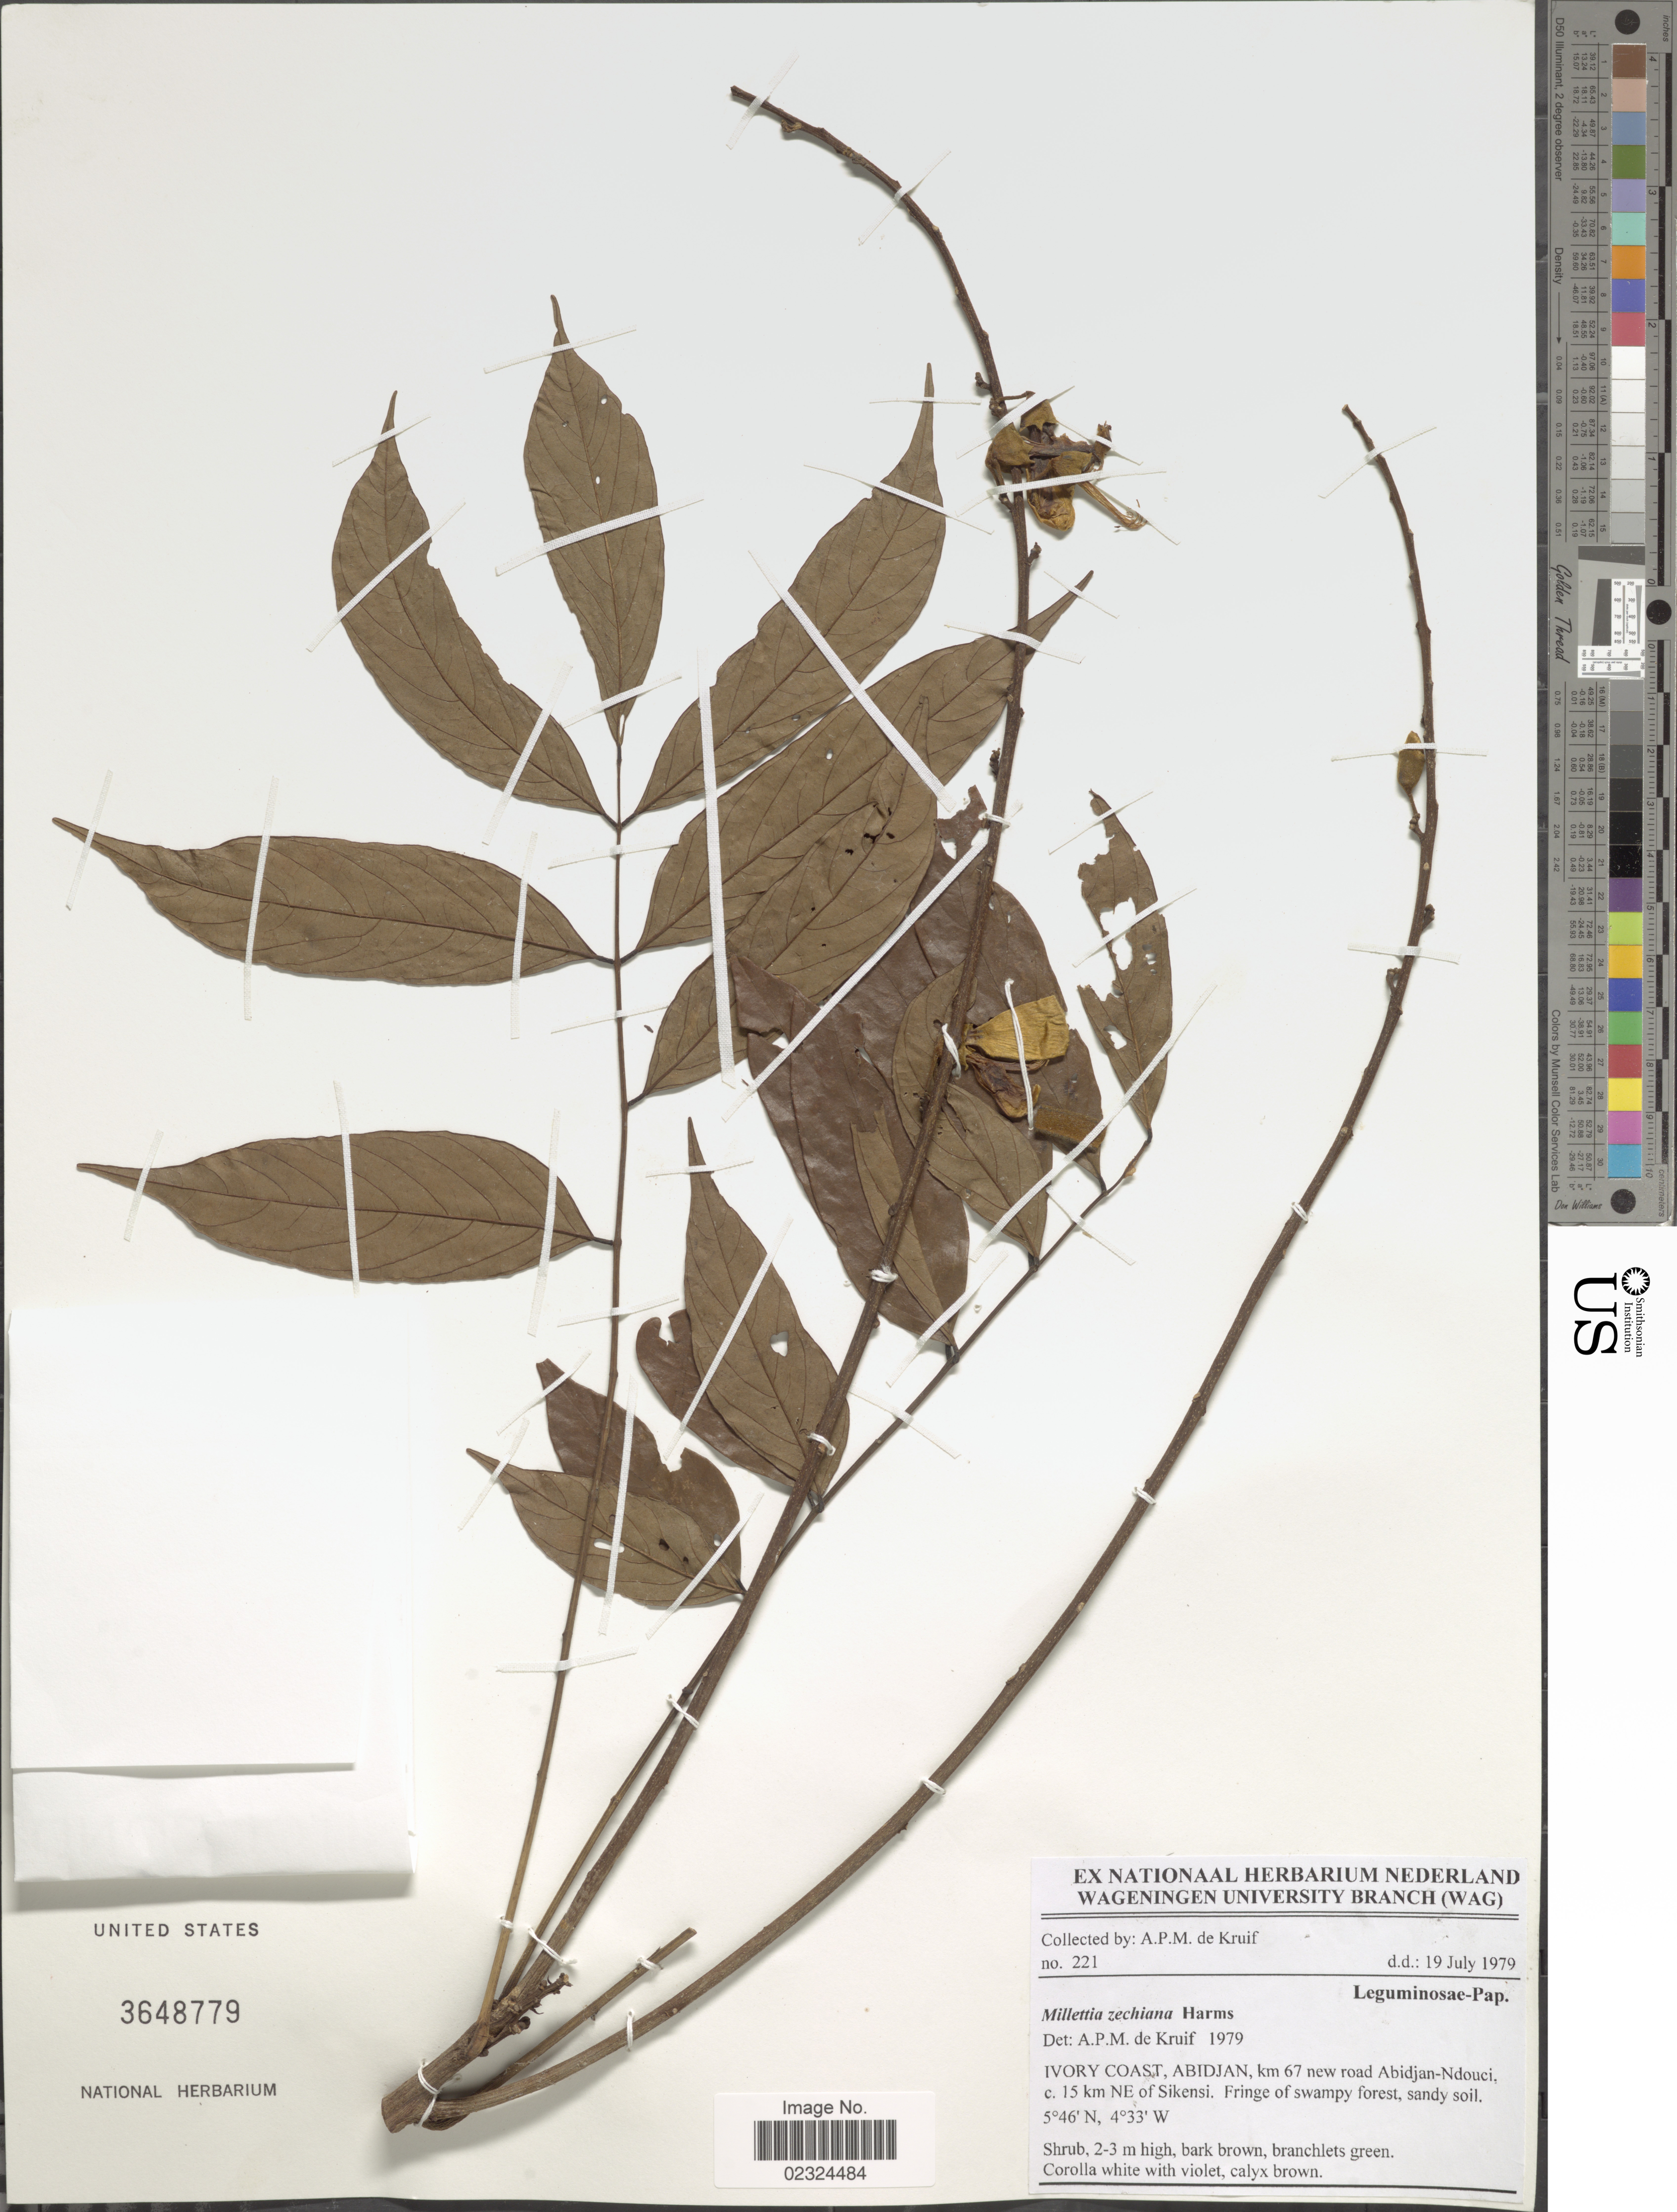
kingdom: Plantae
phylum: Tracheophyta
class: Magnoliopsida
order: Fabales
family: Fabaceae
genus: Millettia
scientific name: Millettia zechiana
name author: Harms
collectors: A. P. de Kruif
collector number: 221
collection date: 1979-07-19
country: Ivory Coast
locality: Abidjan, km 67 new road Abidjan-Ndouci, c. 15 km NE of Sikensi.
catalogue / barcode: US 3648779